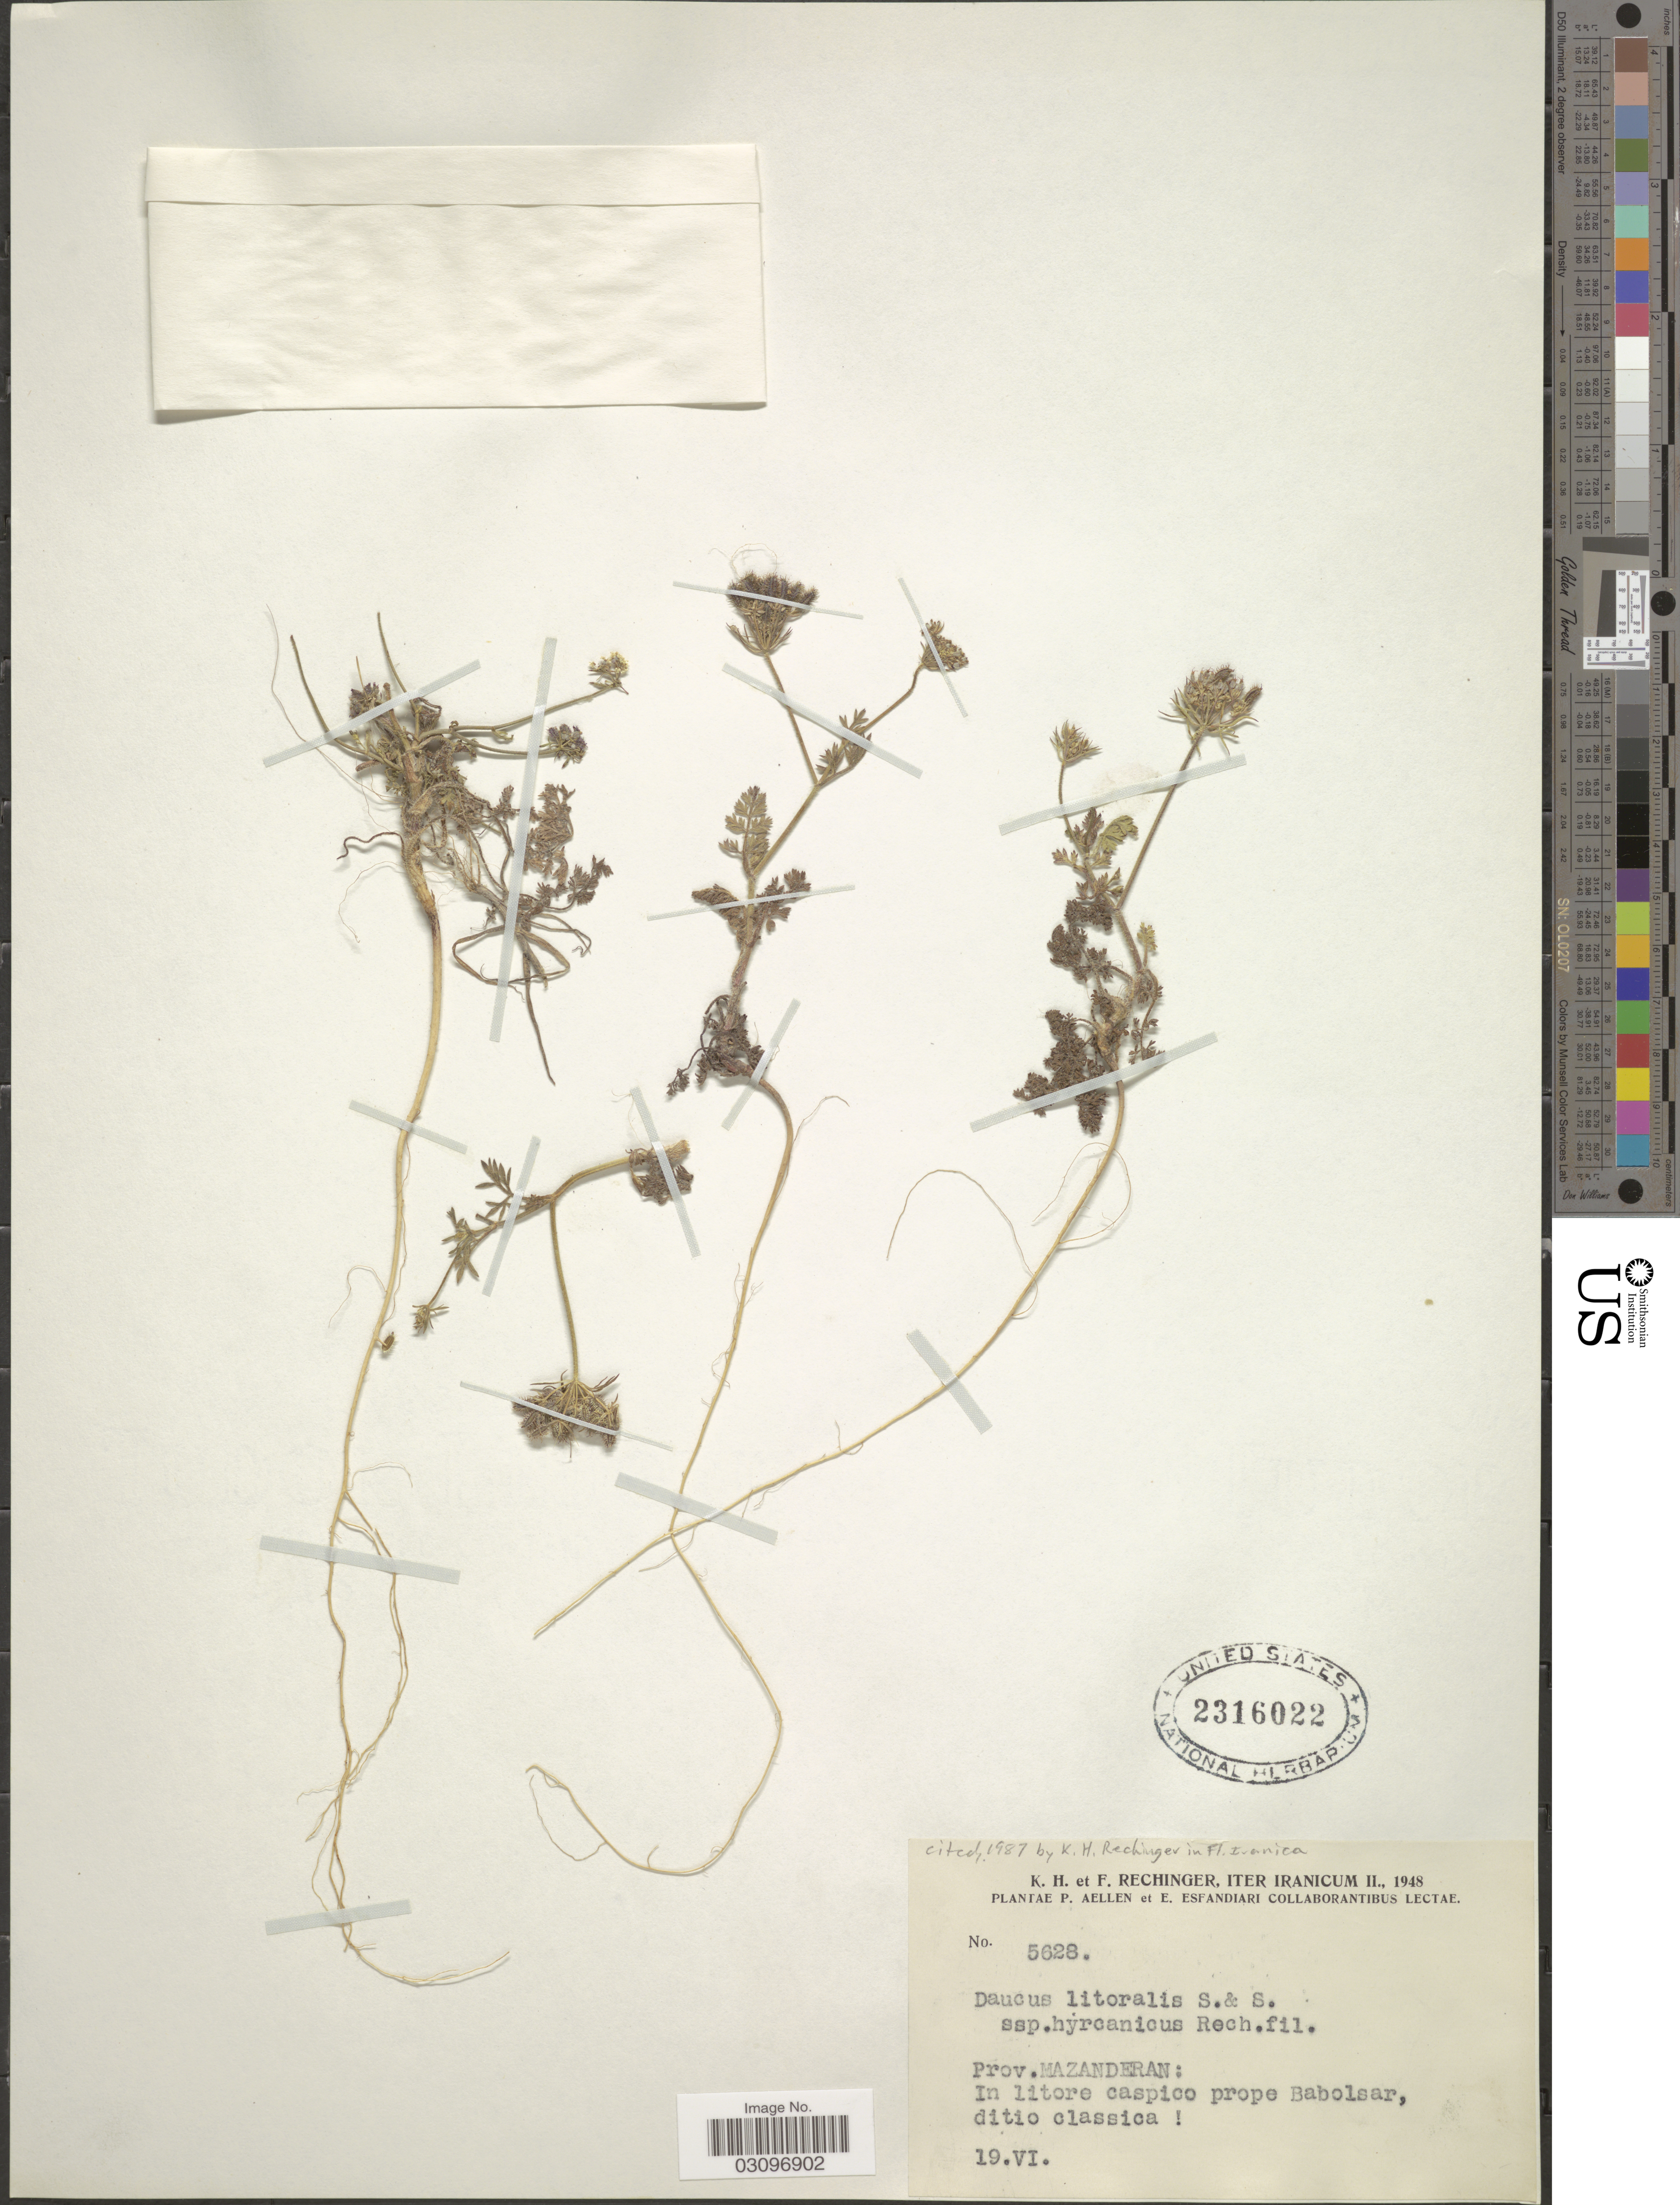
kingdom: Plantae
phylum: Tracheophyta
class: Magnoliopsida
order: Apiales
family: Apiaceae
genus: Daucus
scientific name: Daucus litoralis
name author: Sm.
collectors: K. H. Rechinger, F. Rechinger, P. Aellen & E. Esfandiari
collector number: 5628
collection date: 1948-06-19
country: Iran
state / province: Mazandaran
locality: Prov. Mazanderan: In litore caspico prope Babolsar, ditio classica.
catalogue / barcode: US 2316022